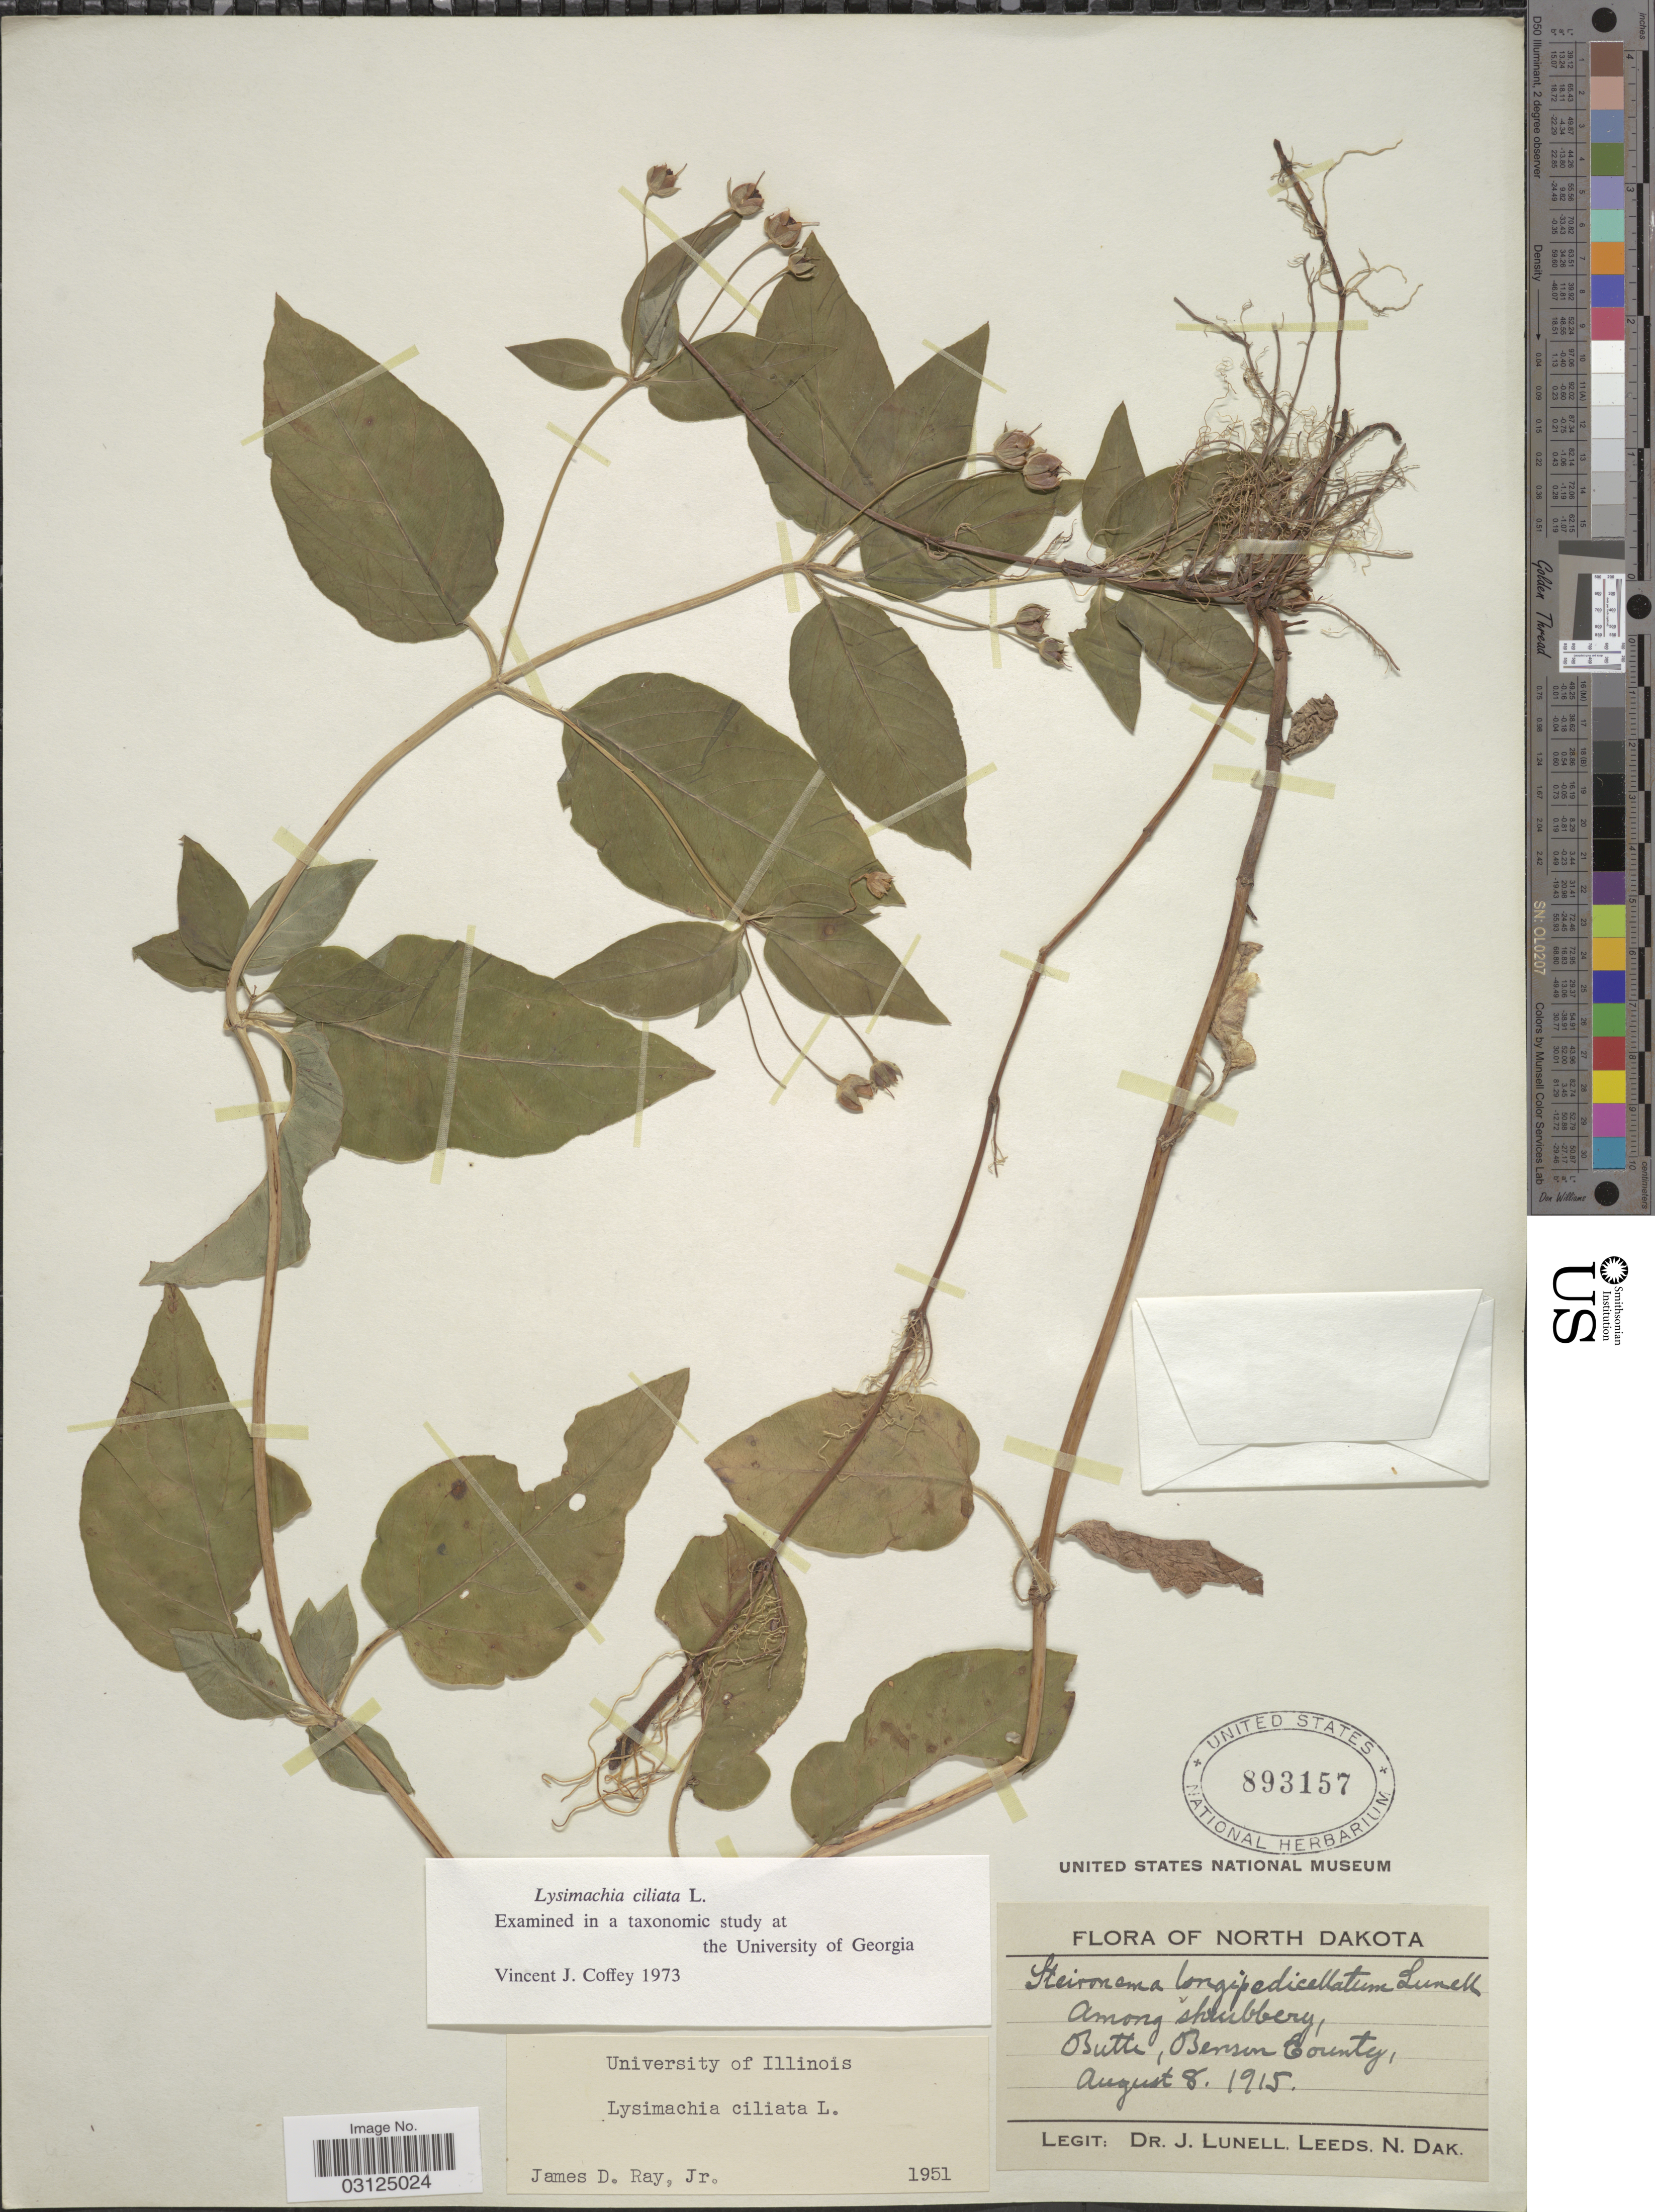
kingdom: Plantae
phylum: Tracheophyta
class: Magnoliopsida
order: Ericales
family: Primulaceae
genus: Lysimachia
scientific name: Lysimachia ciliata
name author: L.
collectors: J. Lunell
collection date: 1915-08-08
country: United States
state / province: North Dakota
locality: Butte, Benson County.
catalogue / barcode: US 893157